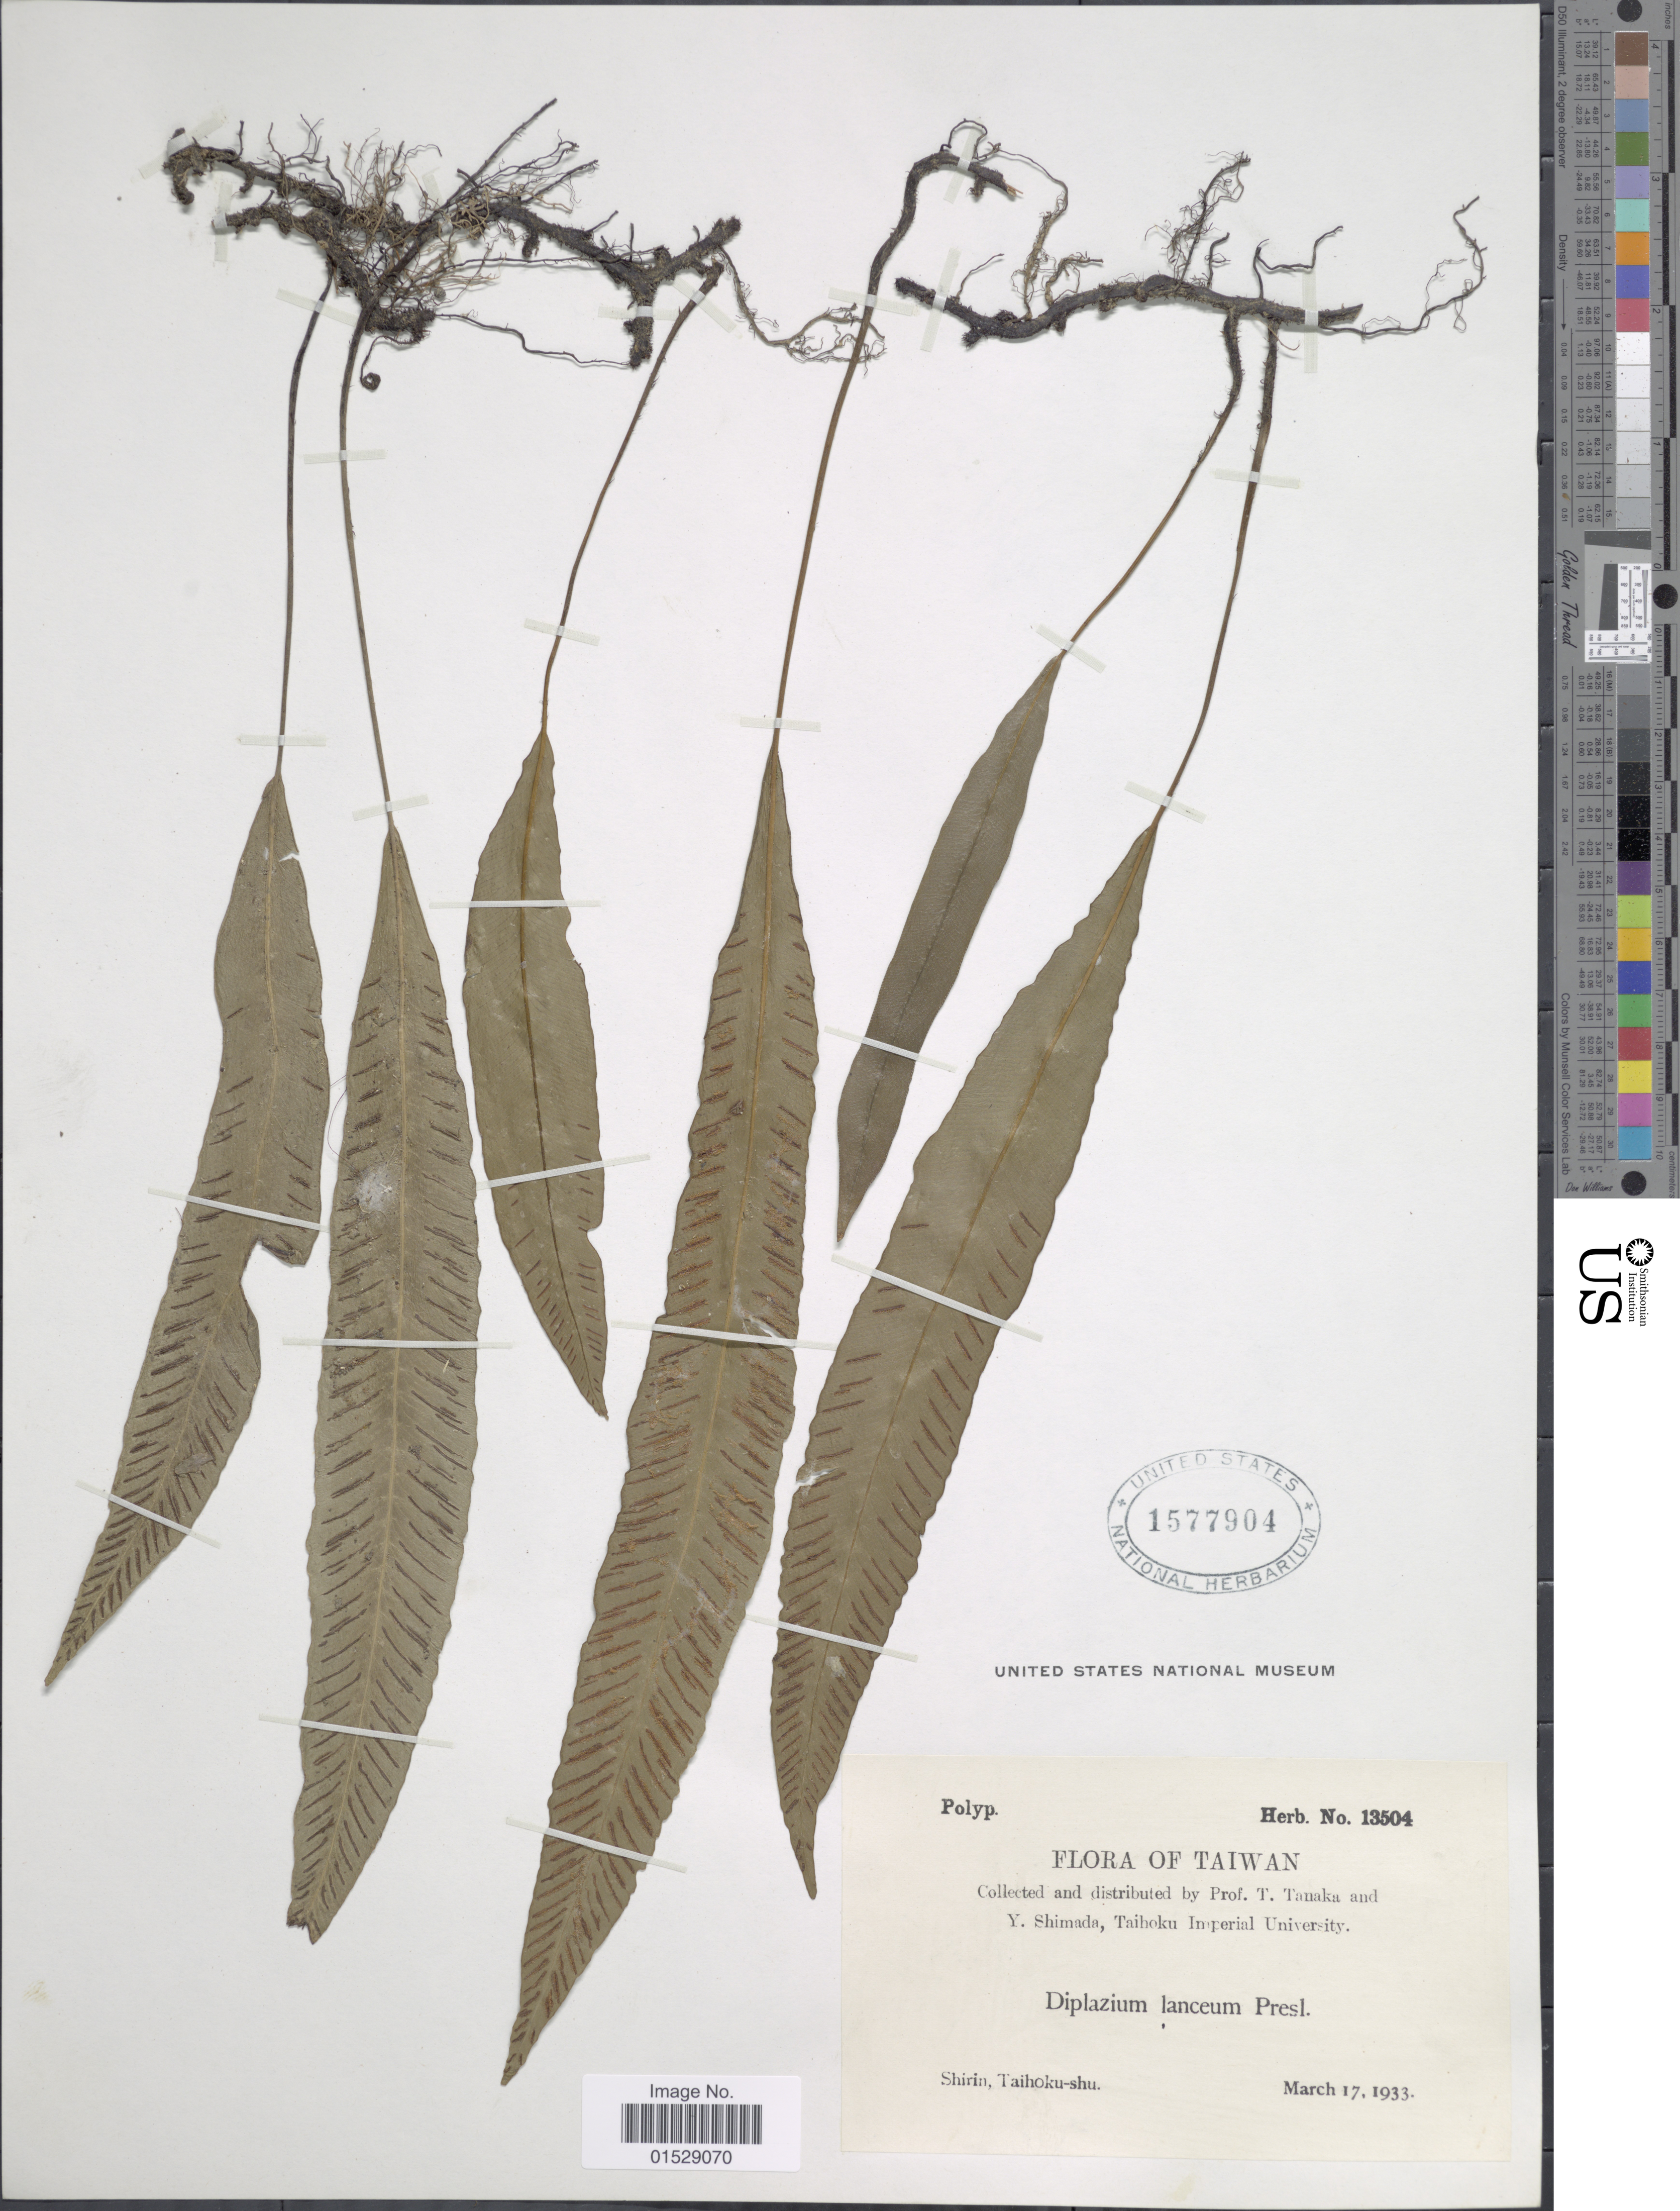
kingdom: Plantae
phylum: Tracheophyta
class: Polypodiopsida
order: Polypodiales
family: Athyriaceae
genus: Deparia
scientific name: Deparia lancea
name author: (Thunb.) Fraser-Jenk.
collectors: T. Tanaka & Y. Shimada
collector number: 13504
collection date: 1933-03-17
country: Taiwan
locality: Shirin, Taihoku-shu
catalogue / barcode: US 1577904